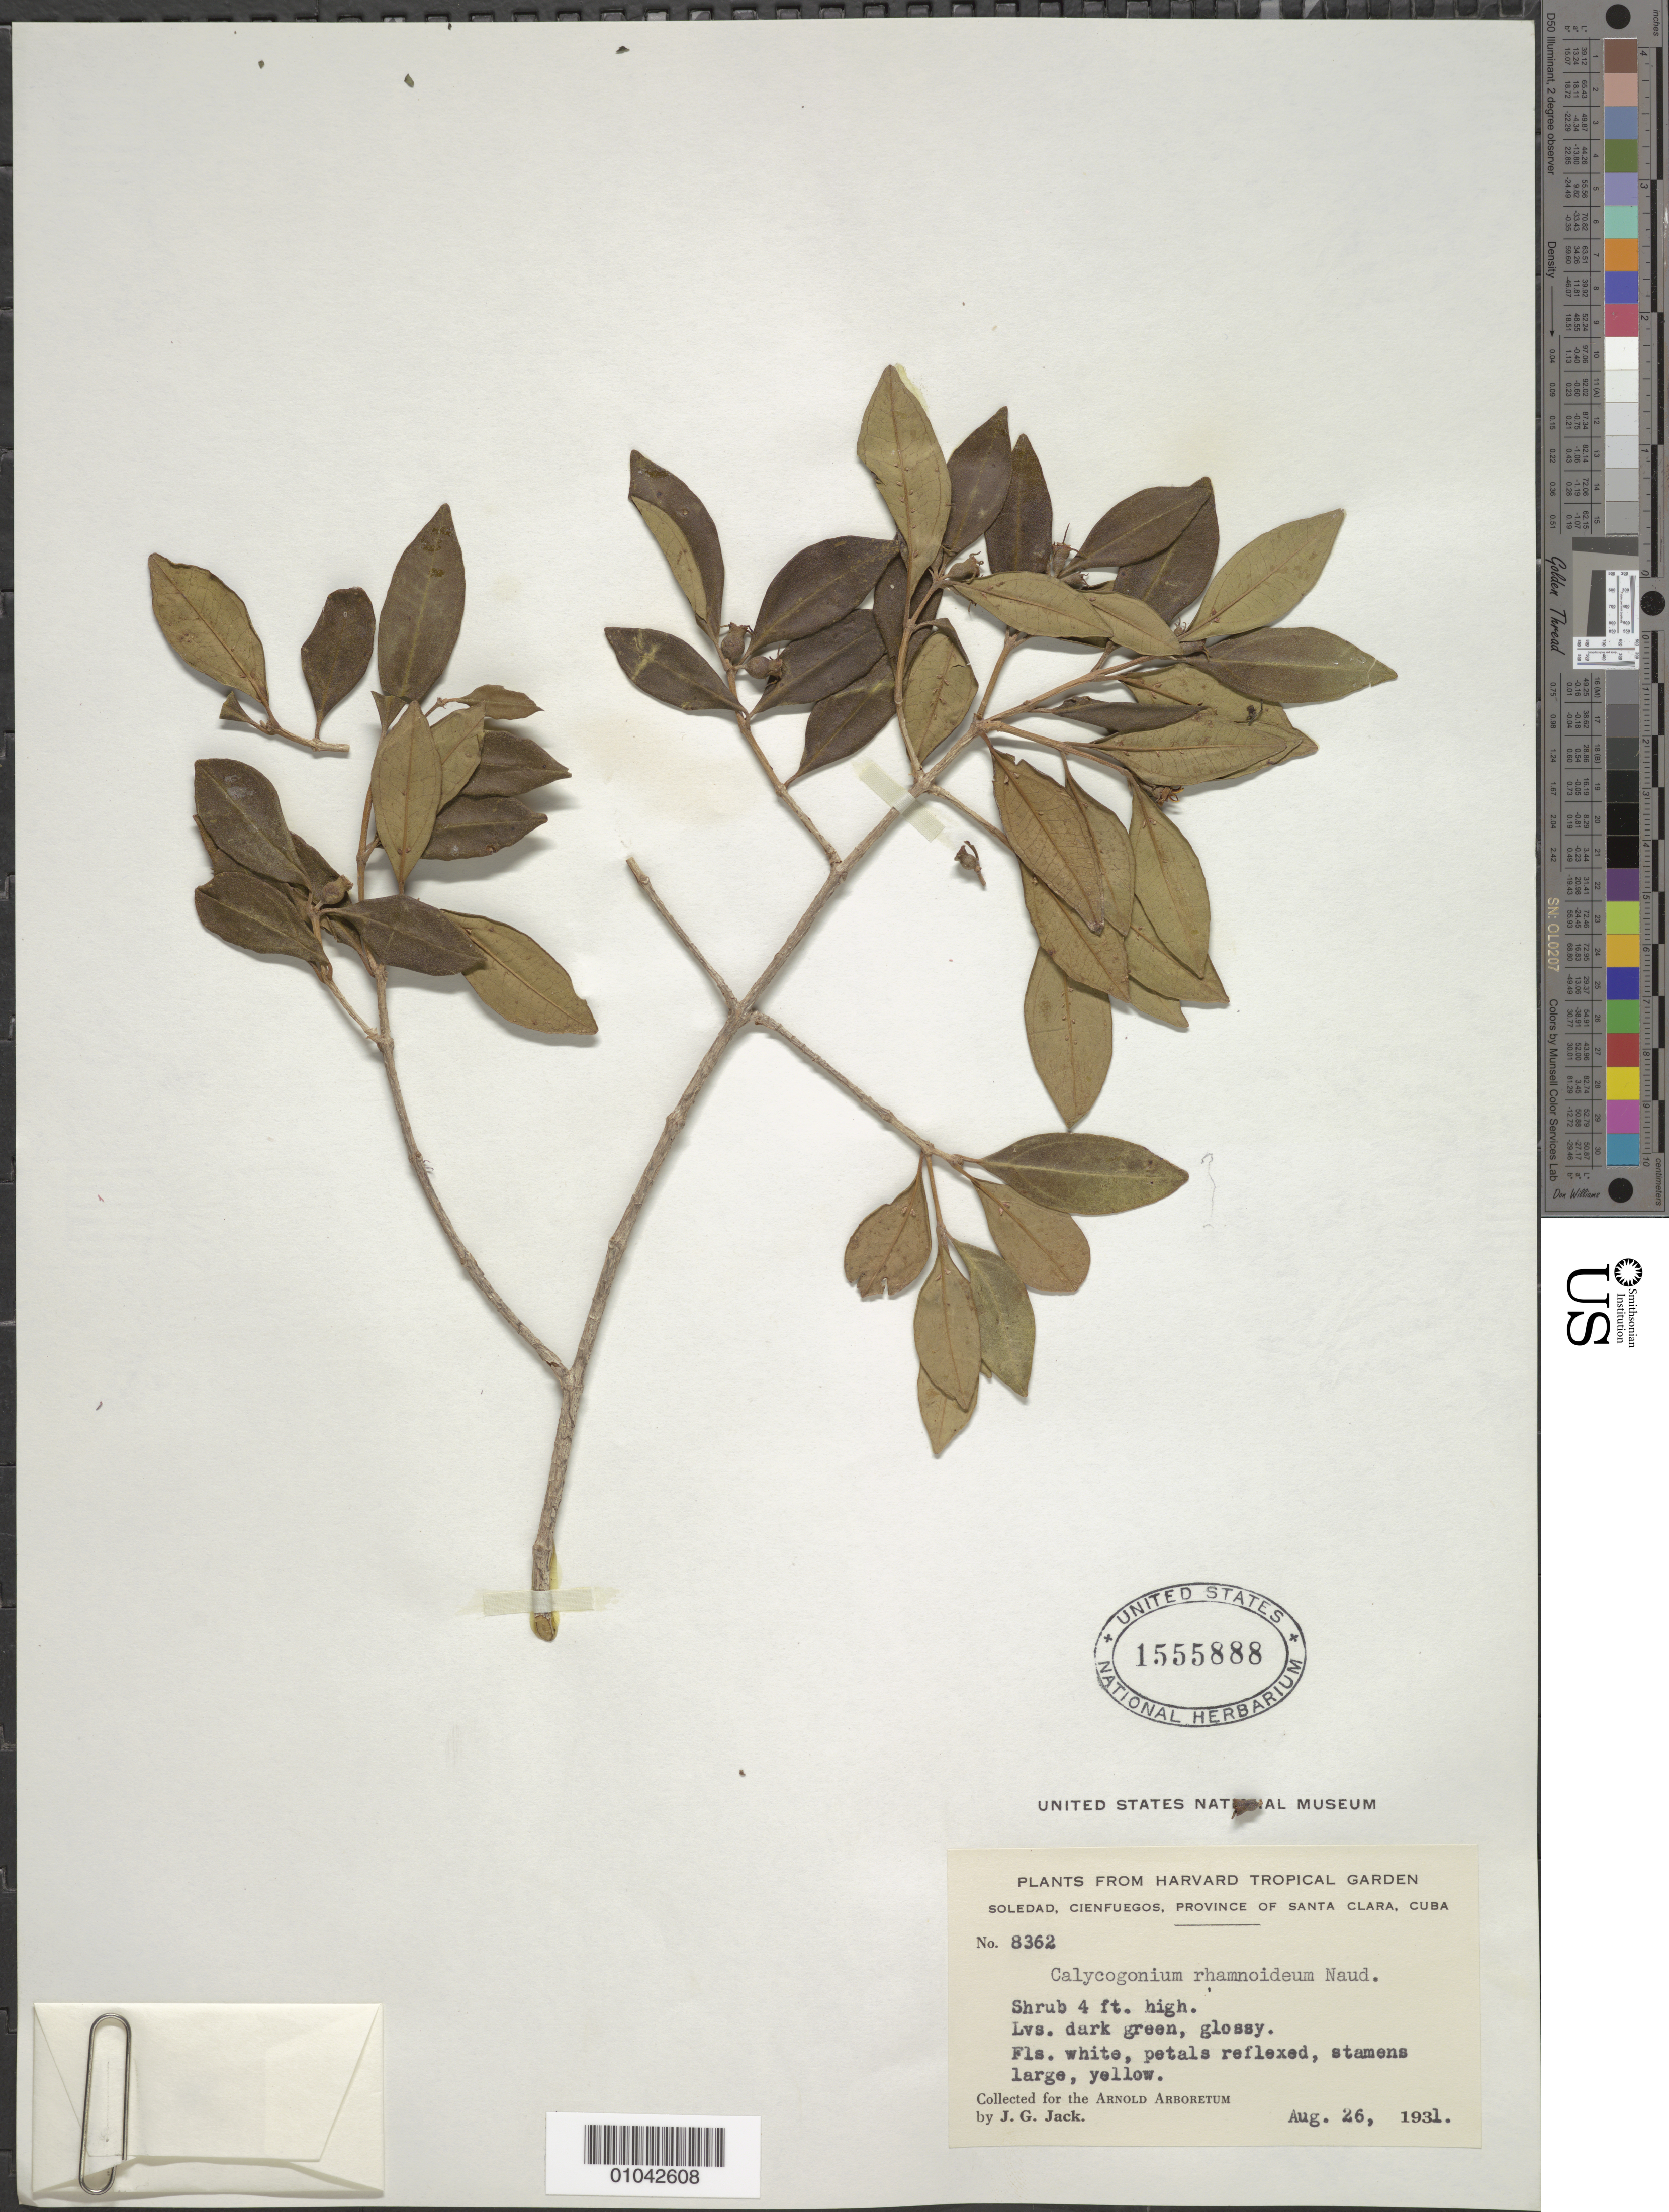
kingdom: Plantae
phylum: Tracheophyta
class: Magnoliopsida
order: Myrtales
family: Melastomataceae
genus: Calycogonium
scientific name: Calycogonium rhamnoideum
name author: Naudin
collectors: J. G. Jack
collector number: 8362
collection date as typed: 26 Aug 1931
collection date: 1931-08-26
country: Cuba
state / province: Cienfuegos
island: Cuba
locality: Soledad, Cienfuegos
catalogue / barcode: US 1555888